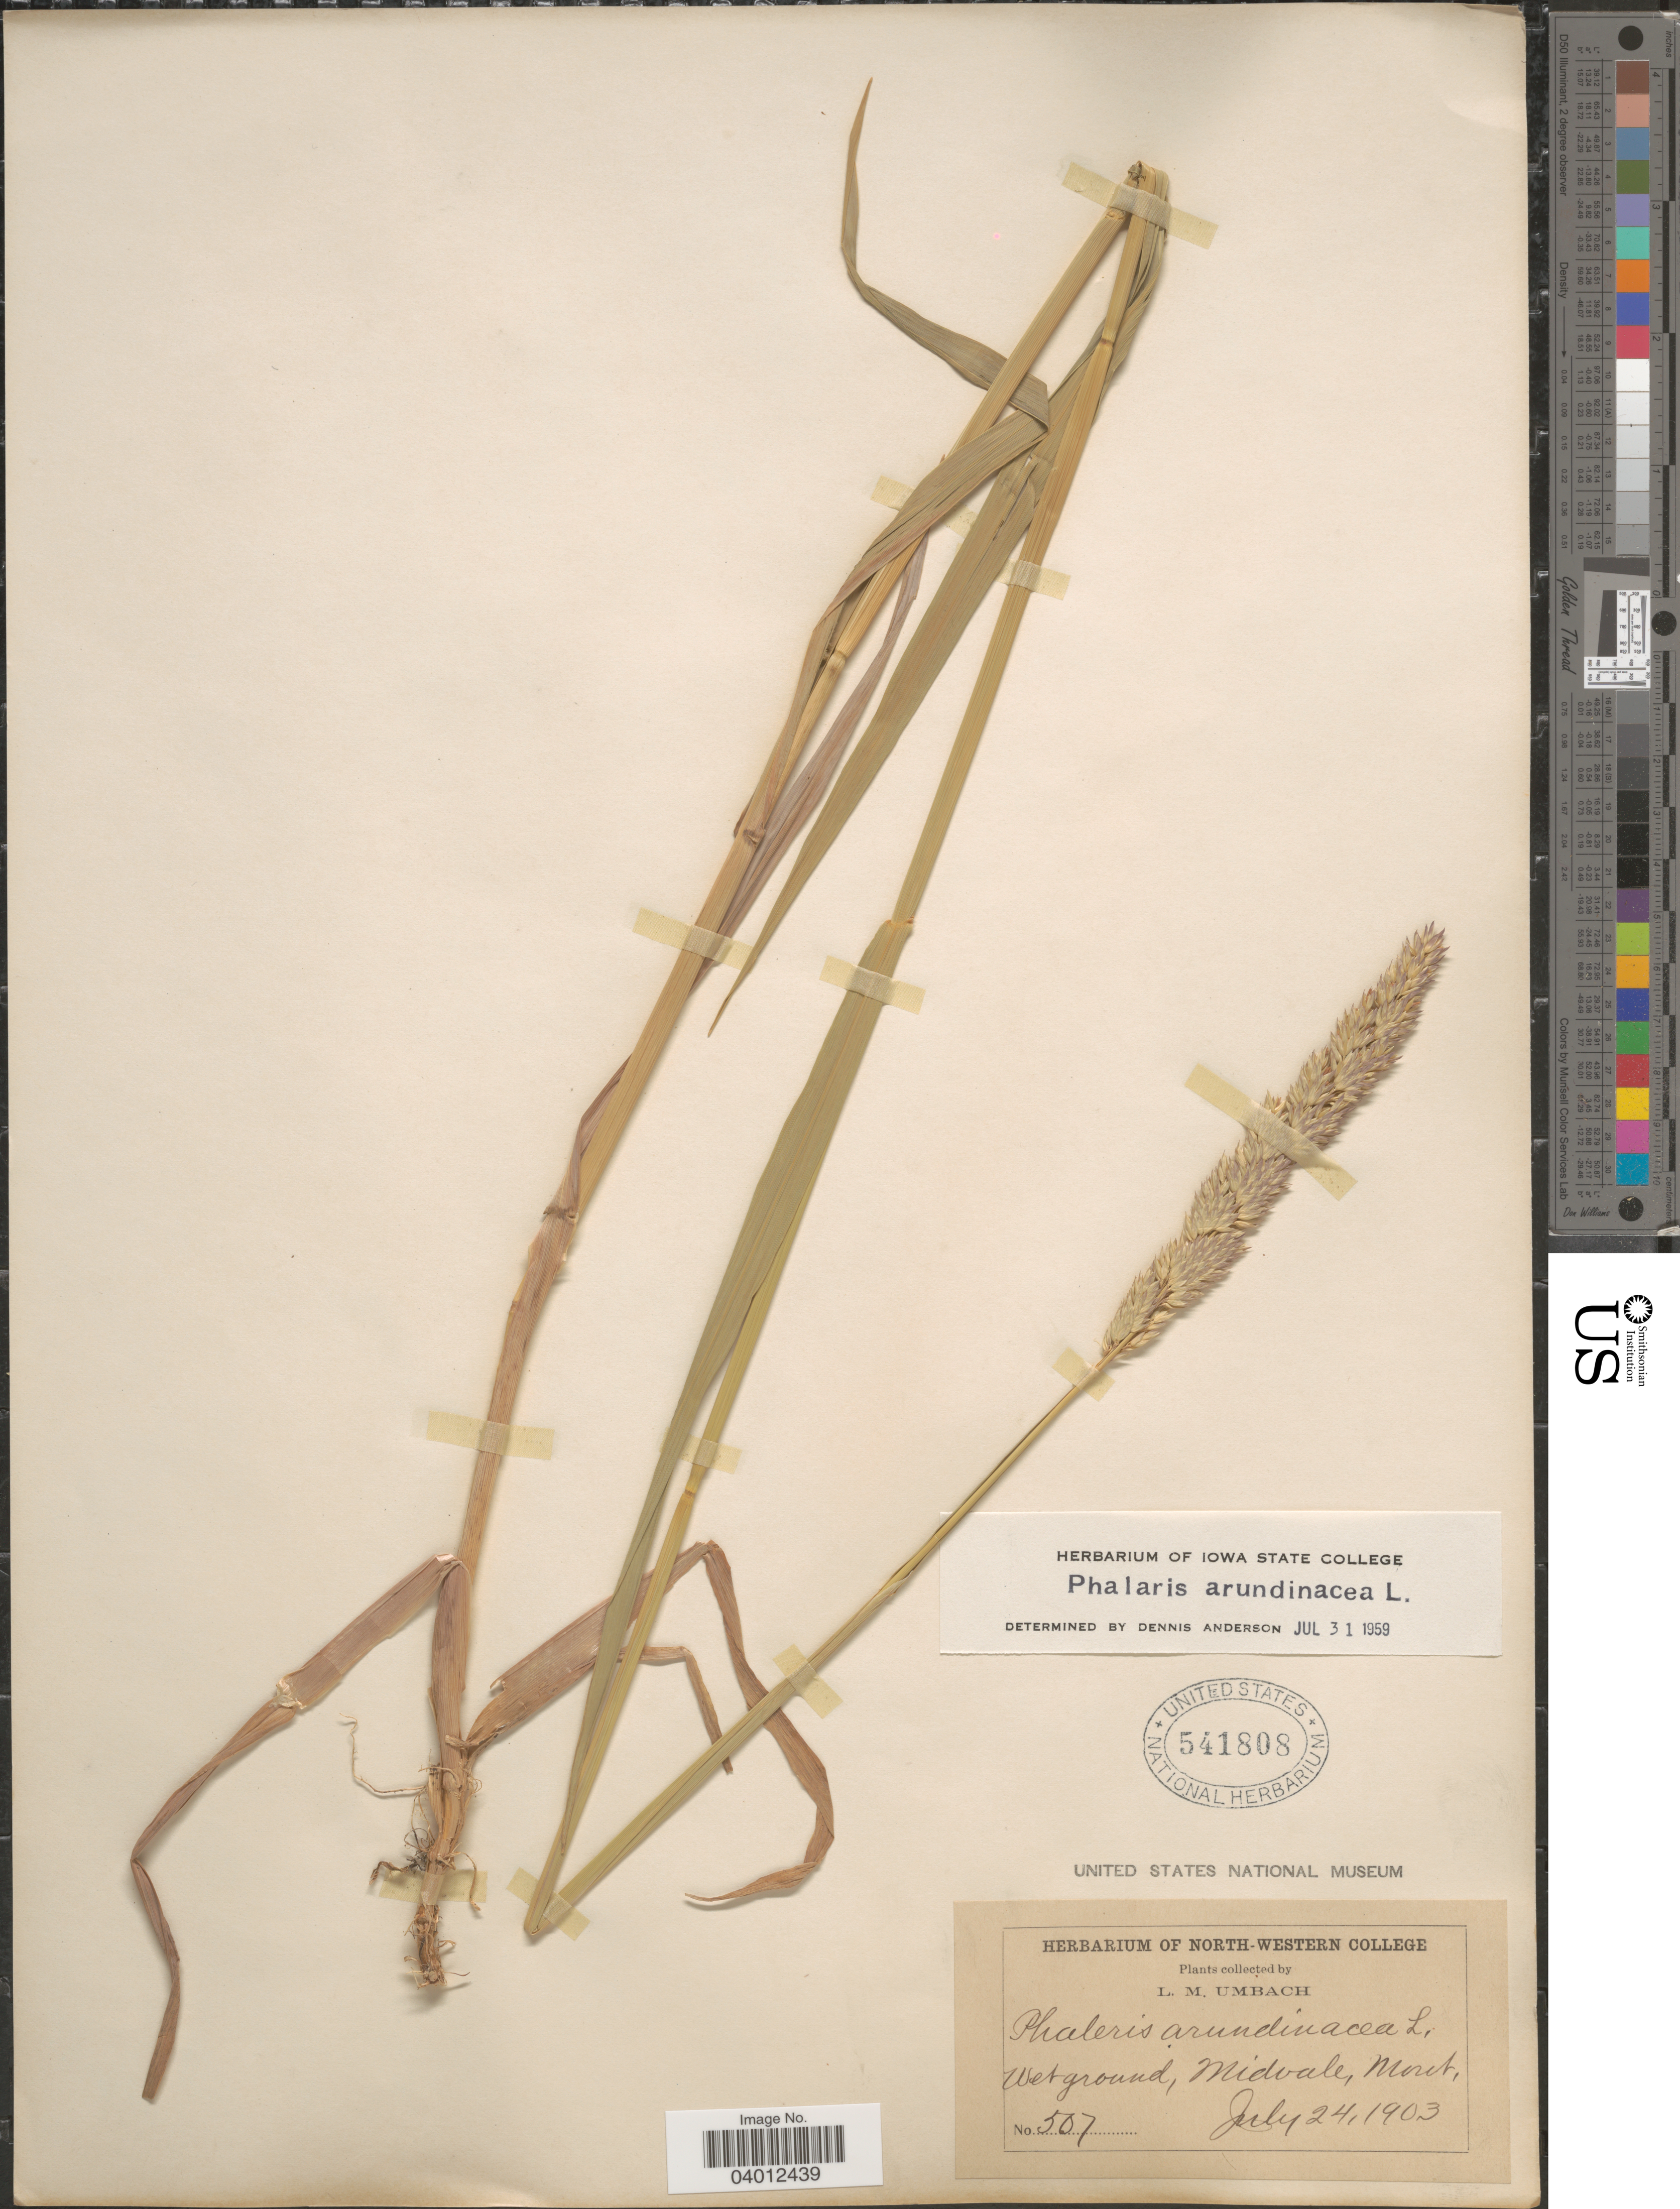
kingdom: Plantae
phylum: Tracheophyta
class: Liliopsida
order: Poales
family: Poaceae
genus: Phalaris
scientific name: Phalaris arundinacea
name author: L.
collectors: L. M. Umbach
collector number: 507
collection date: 1903-07-24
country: United States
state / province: Montana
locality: Wet ground, Midvale.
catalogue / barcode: US 541808